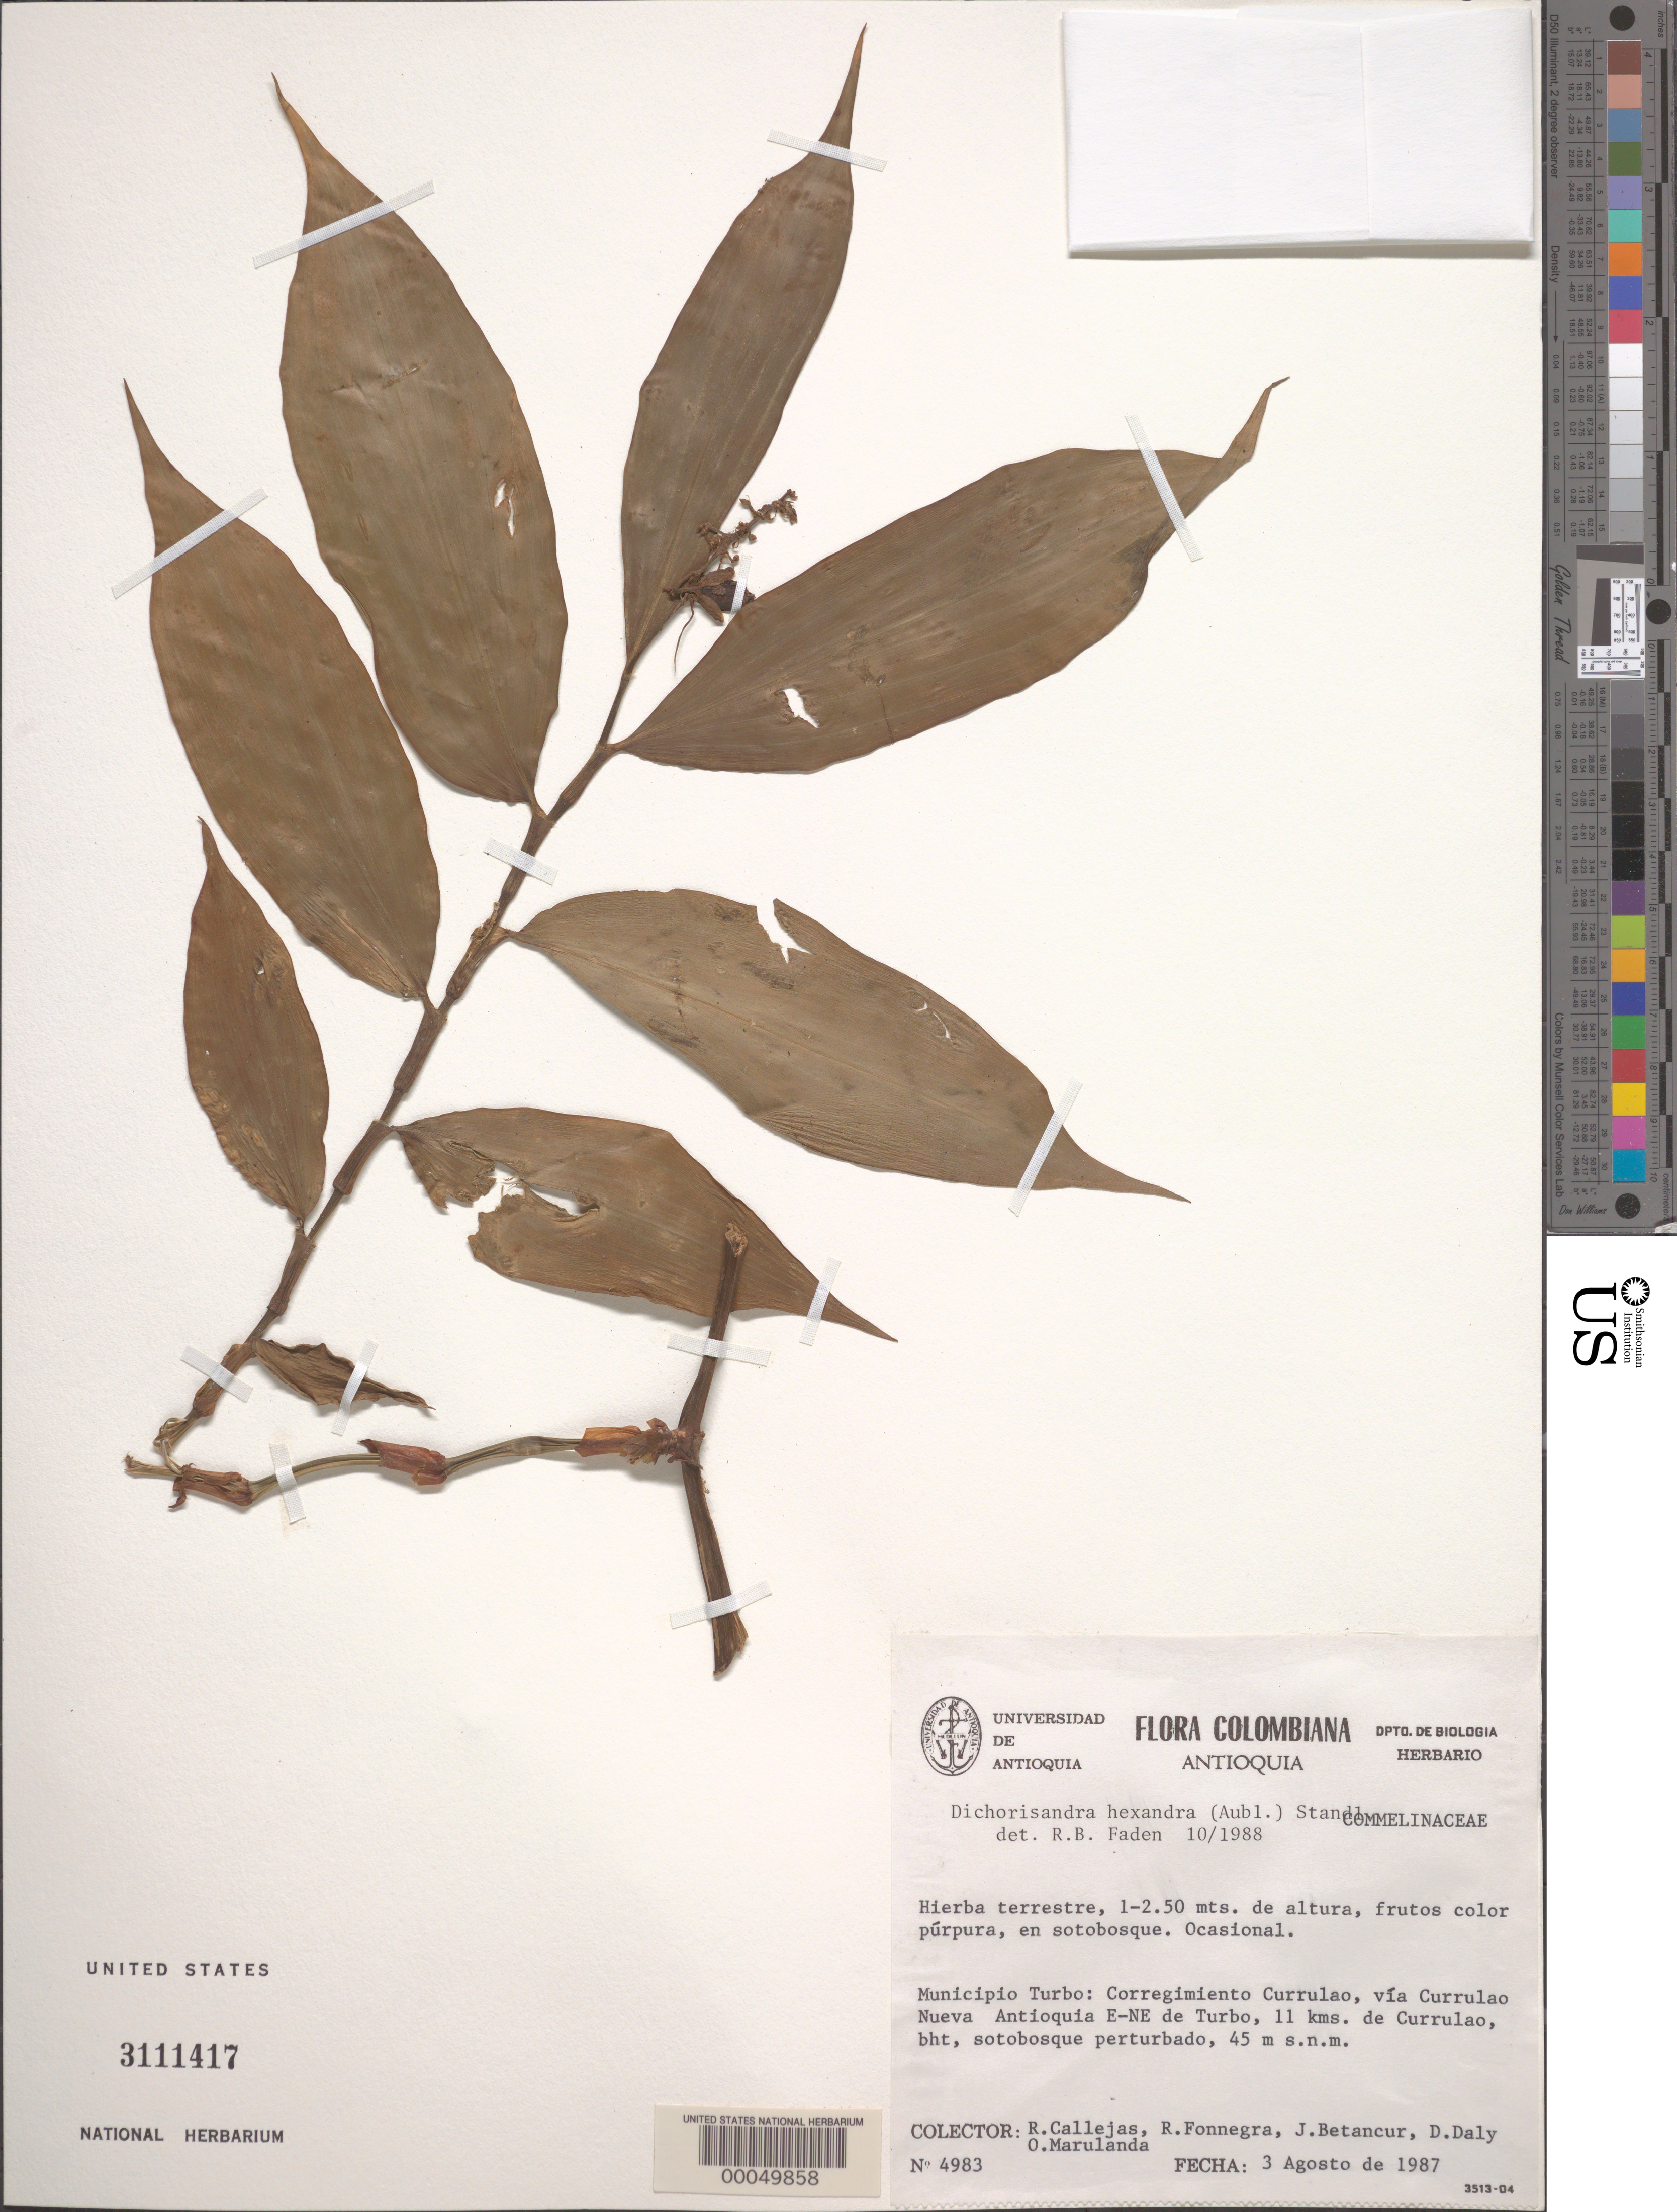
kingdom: Plantae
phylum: Tracheophyta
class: Liliopsida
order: Commelinales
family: Commelinaceae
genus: Dichorisandra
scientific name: Dichorisandra hexandra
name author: (Aubl.) Standl.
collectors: R. Callejas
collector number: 4983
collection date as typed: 03 Aug 1987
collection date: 1987-08-03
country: Colombia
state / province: Antioquia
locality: Corregimiento Currulao, road Currulao nueva Antioquia ENE of Turbo, 11 kms of Currulao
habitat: Disturbed undergrowth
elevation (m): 45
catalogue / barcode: US 3111417